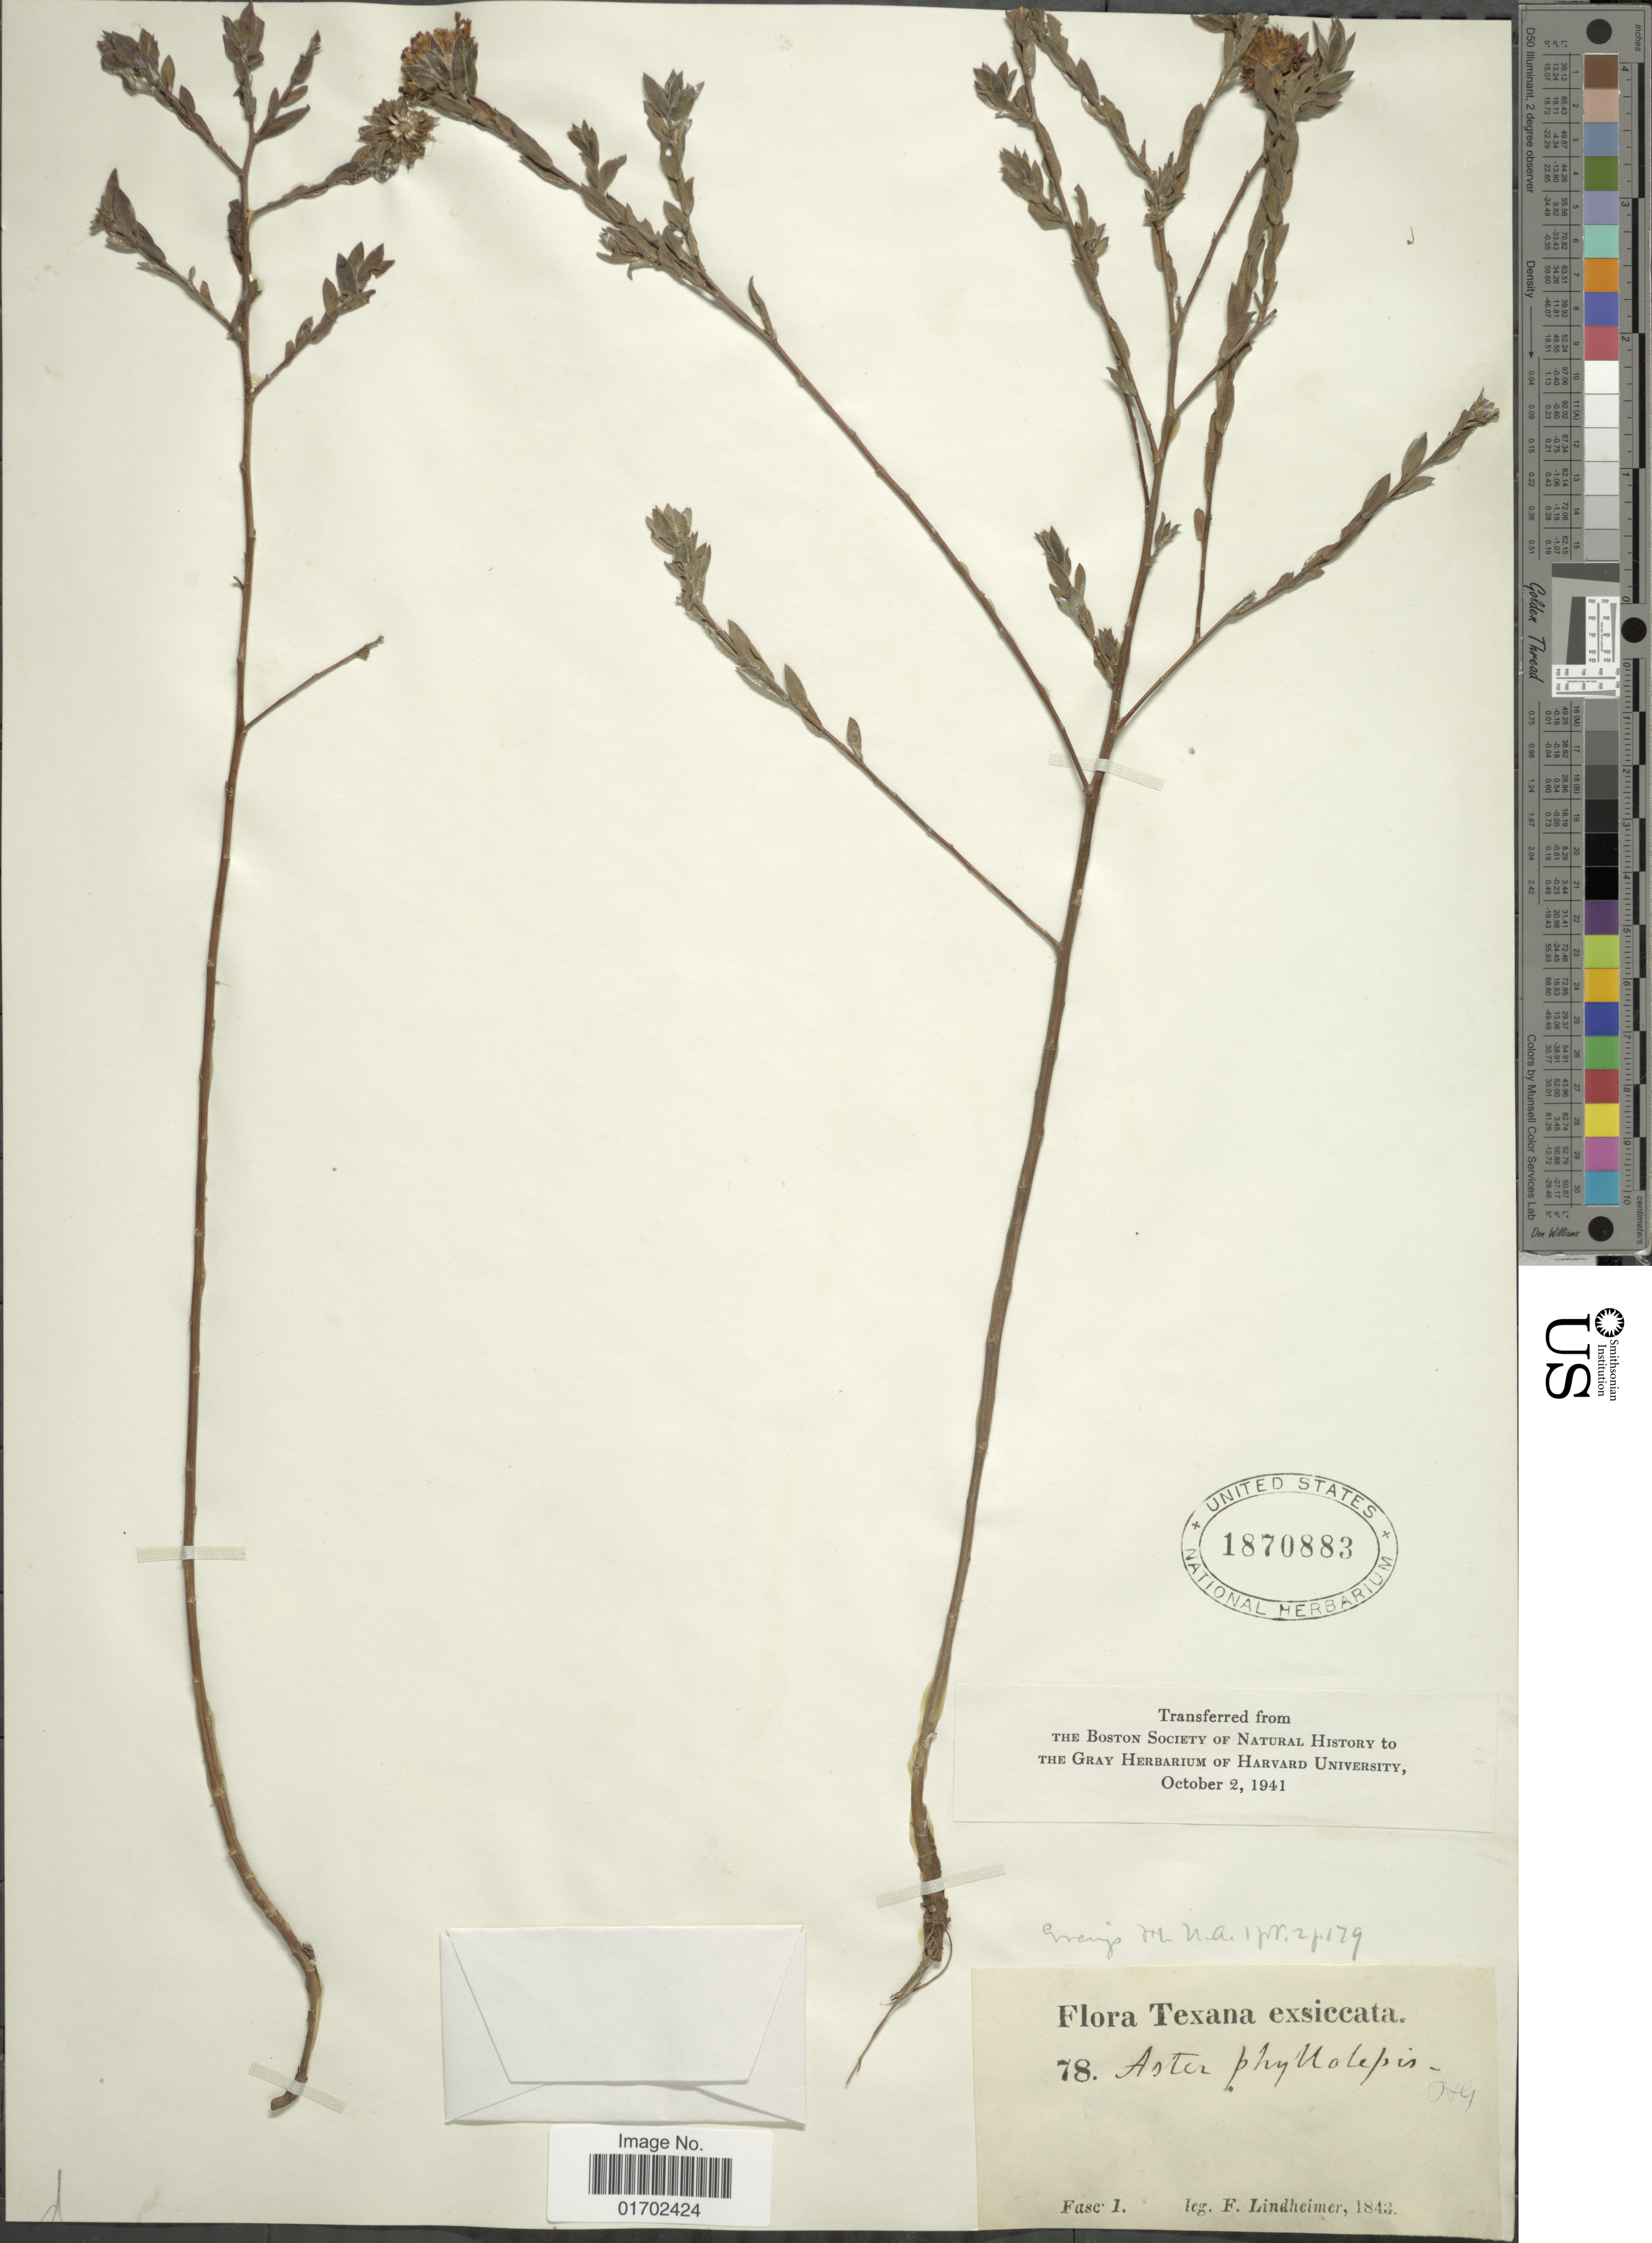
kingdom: Plantae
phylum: Tracheophyta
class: Magnoliopsida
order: Asterales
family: Asteraceae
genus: Symphyotrichum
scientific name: Symphyotrichum pratense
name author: (Raf.) G.L. Nesom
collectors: F. Lindheimer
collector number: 78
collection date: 1843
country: United States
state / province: Texas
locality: Texana.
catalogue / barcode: US 1870883